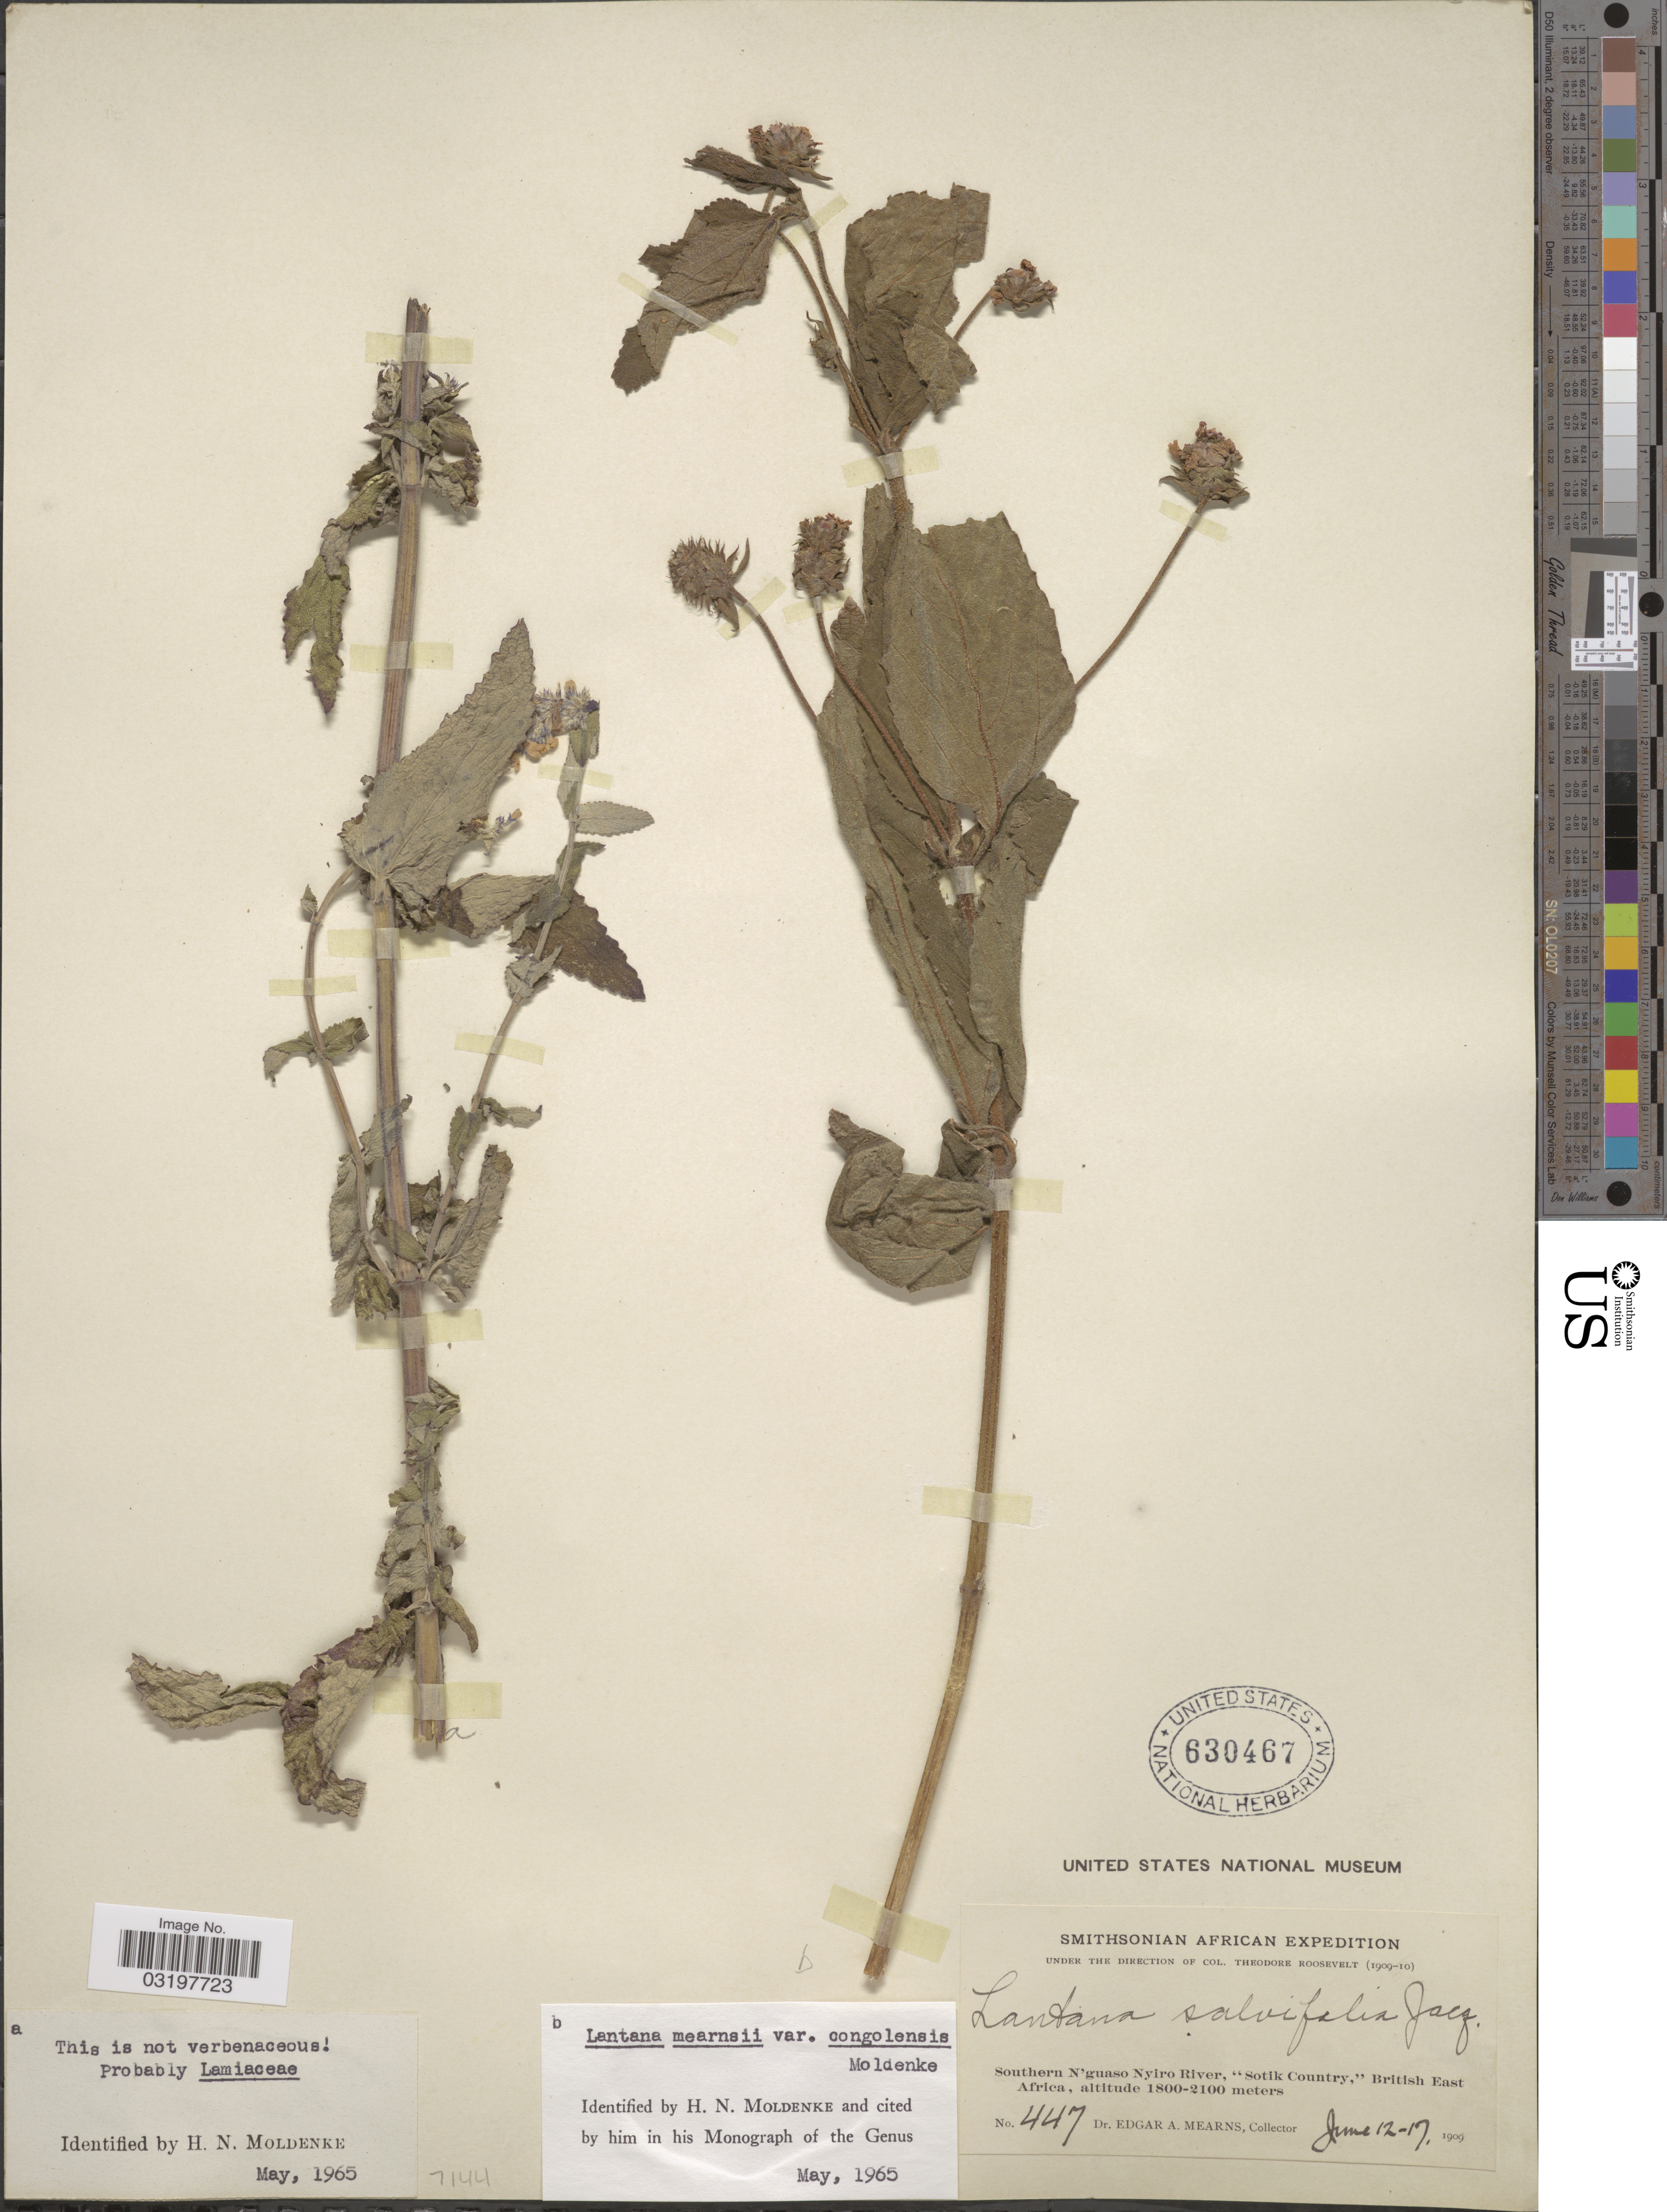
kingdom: Plantae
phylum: Tracheophyta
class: Magnoliopsida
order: Lamiales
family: Verbenaceae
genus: Lantana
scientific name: Lantana mearnsii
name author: Moldenke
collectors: E. A. Mearns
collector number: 447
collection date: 1909-06-12/1909-06-17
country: Kenya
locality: Southern N'guaso Nyiro River, "Sotik Country," British East Africa.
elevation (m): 1800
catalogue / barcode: US 630467